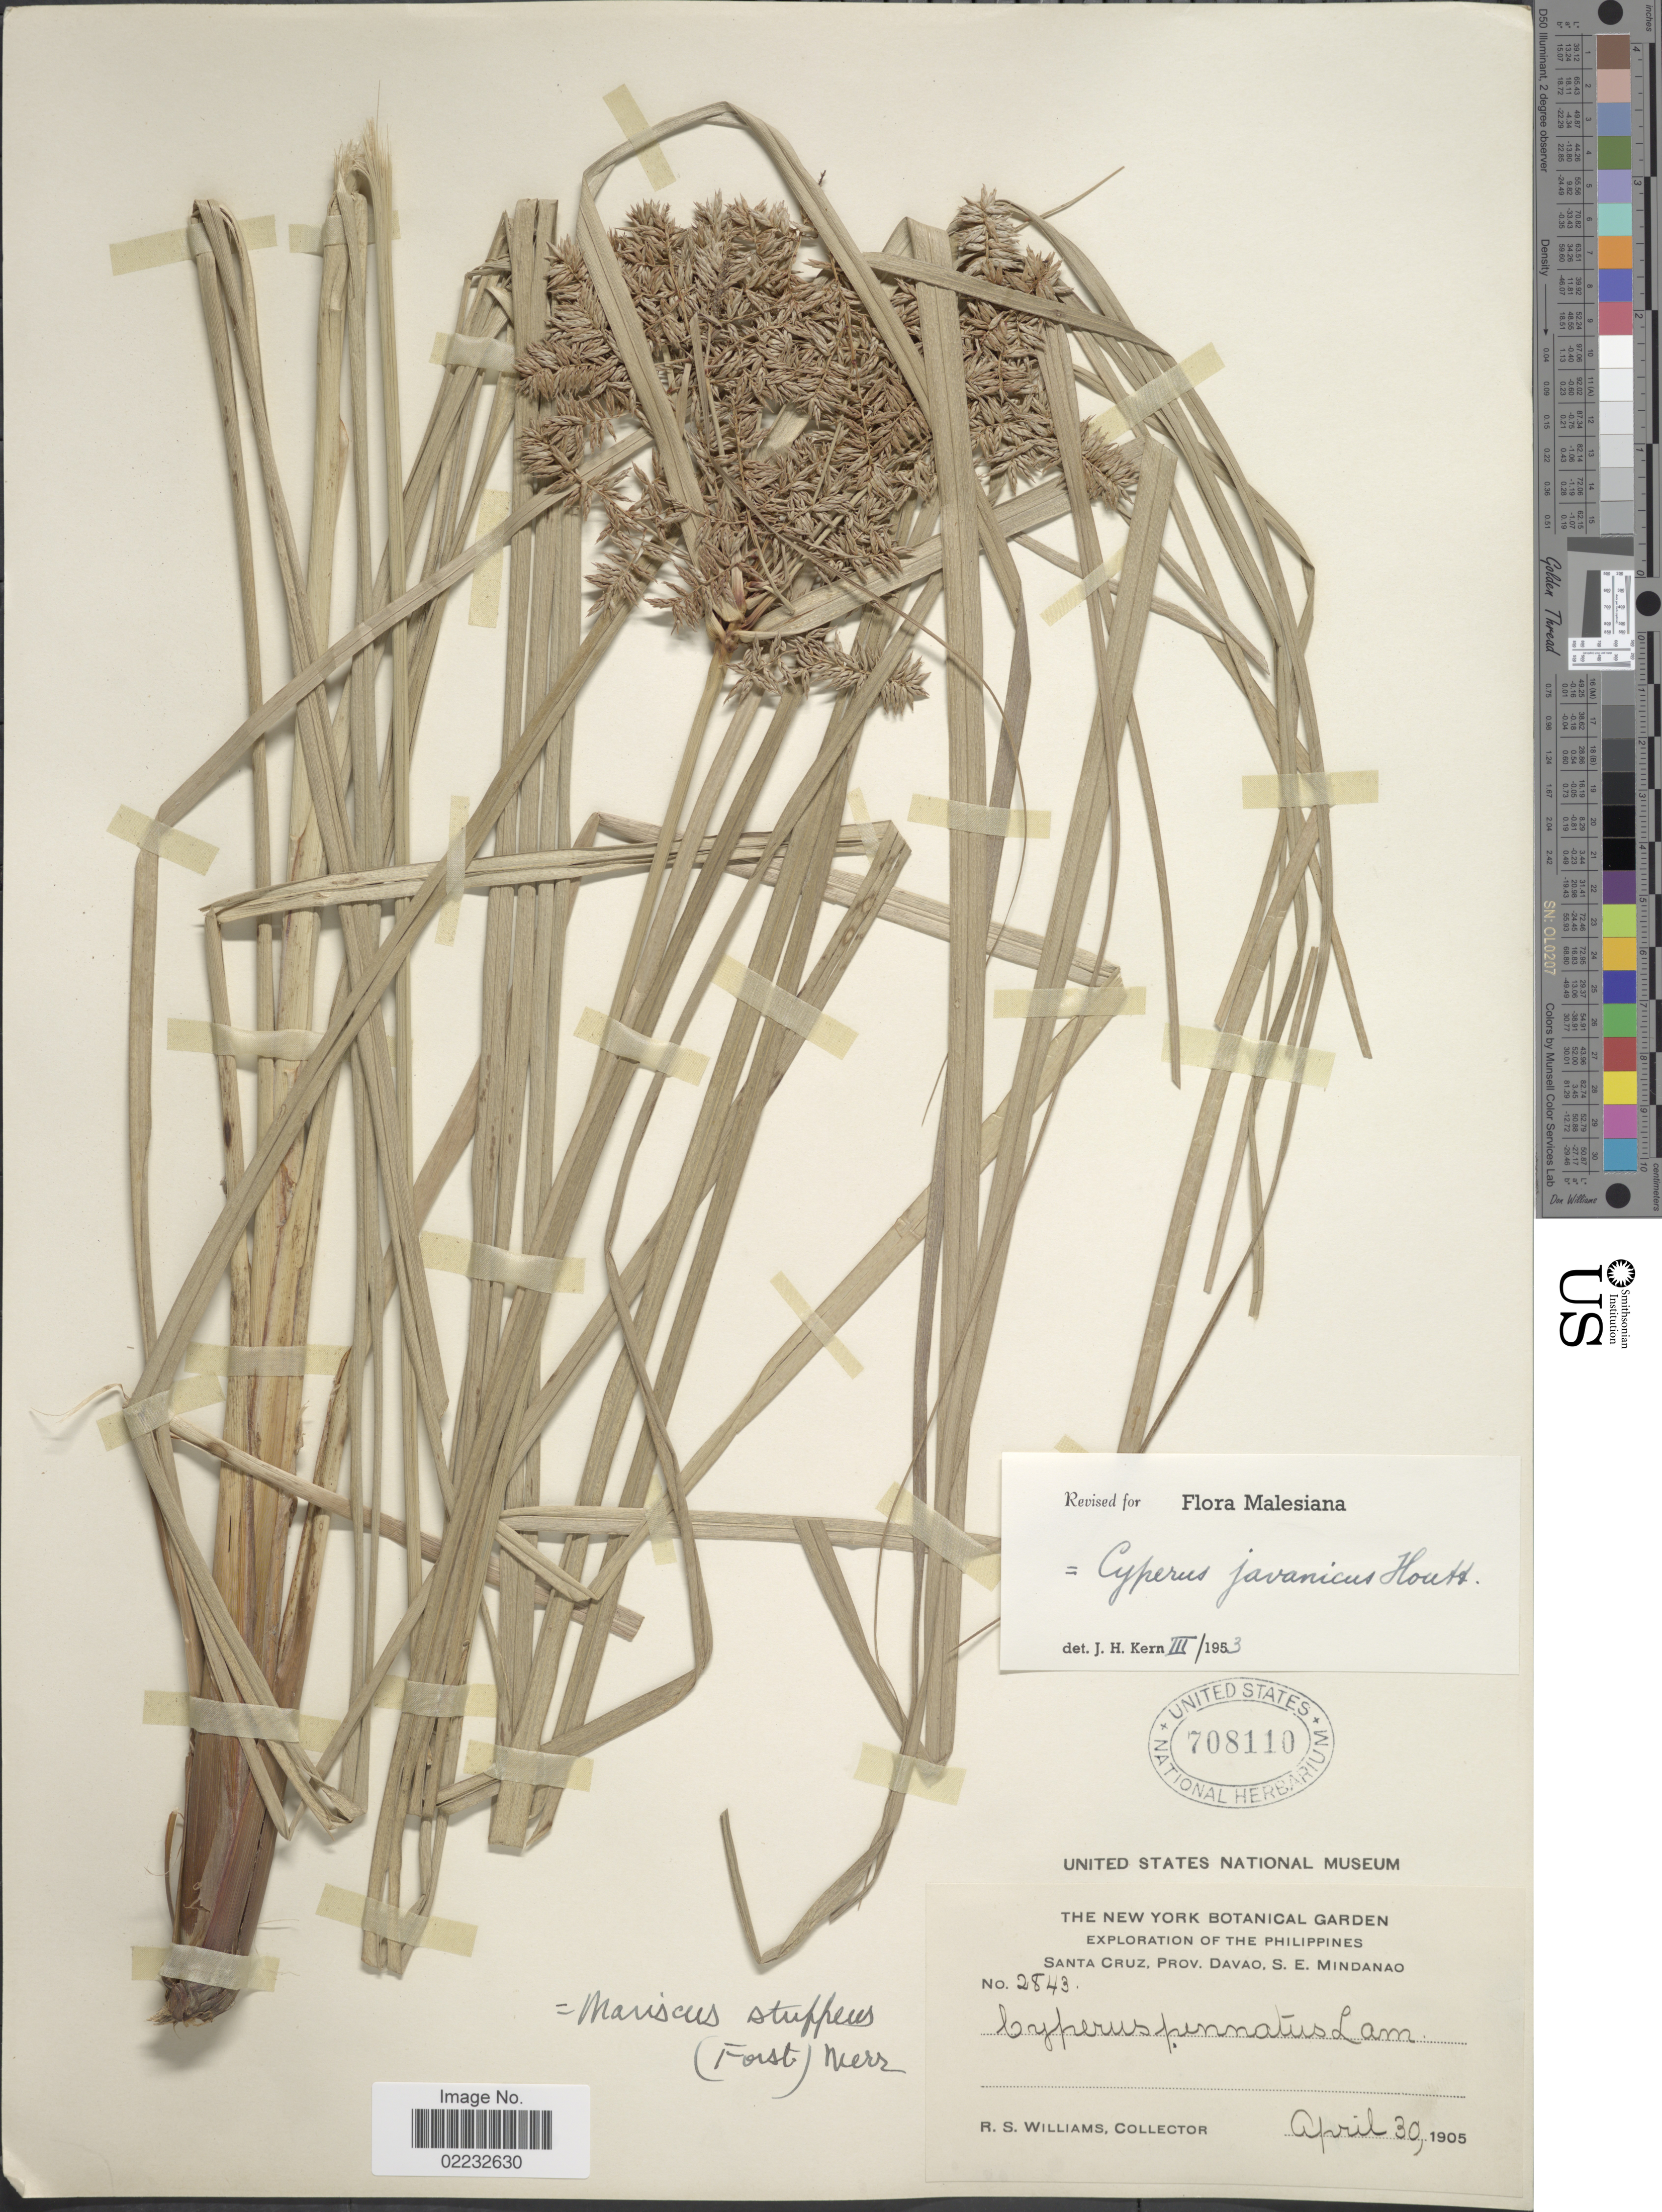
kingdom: Plantae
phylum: Tracheophyta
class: Liliopsida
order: Poales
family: Cyperaceae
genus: Cyperus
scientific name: Cyperus javanicus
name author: Houtt.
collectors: R. S. Williams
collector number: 2843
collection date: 1905-04-30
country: Philippines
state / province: Davao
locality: Santa Cruz, S. E. Mindanao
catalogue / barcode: US 708110